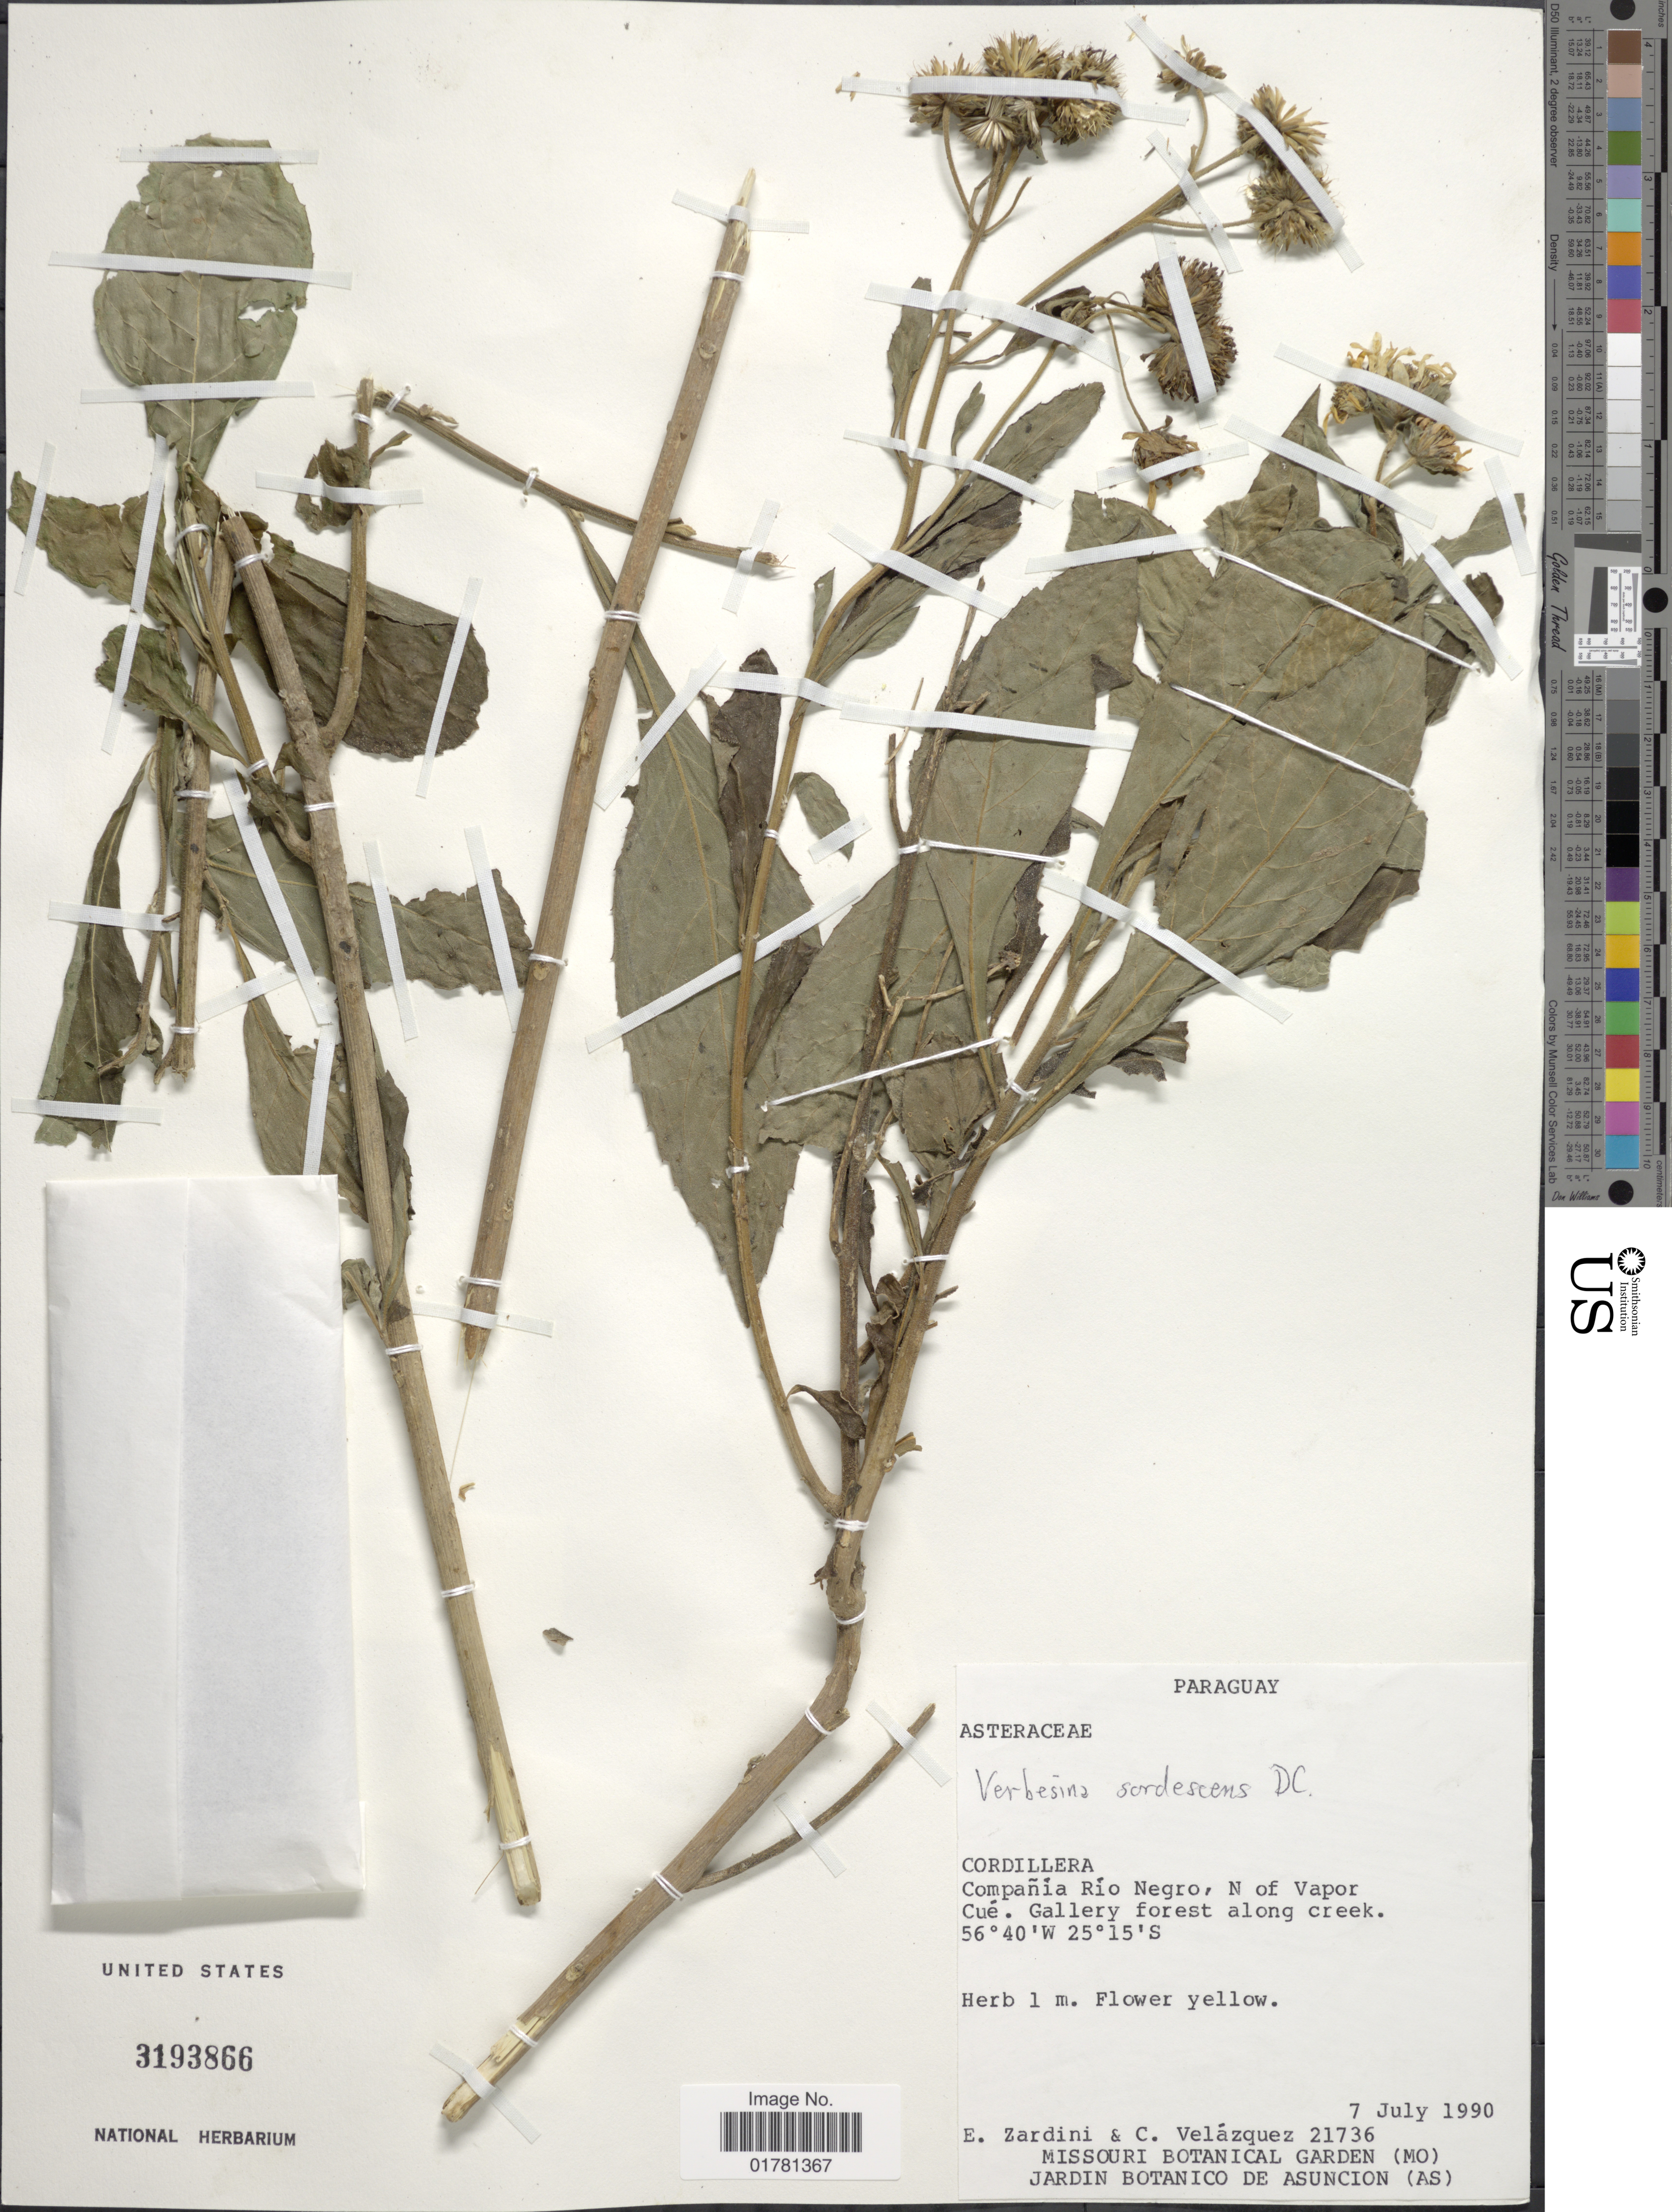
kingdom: Plantae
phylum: Tracheophyta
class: Magnoliopsida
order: Asterales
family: Asteraceae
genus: Verbesina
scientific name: Verbesina sordescens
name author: DC.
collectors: E. M. Zardini & C. Velázquez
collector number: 21736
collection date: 1990-07-07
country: Paraguay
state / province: Cordillera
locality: Compañia Río Negro, N of Vapor Cué. Gallery forest along creek.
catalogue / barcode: US 3193866